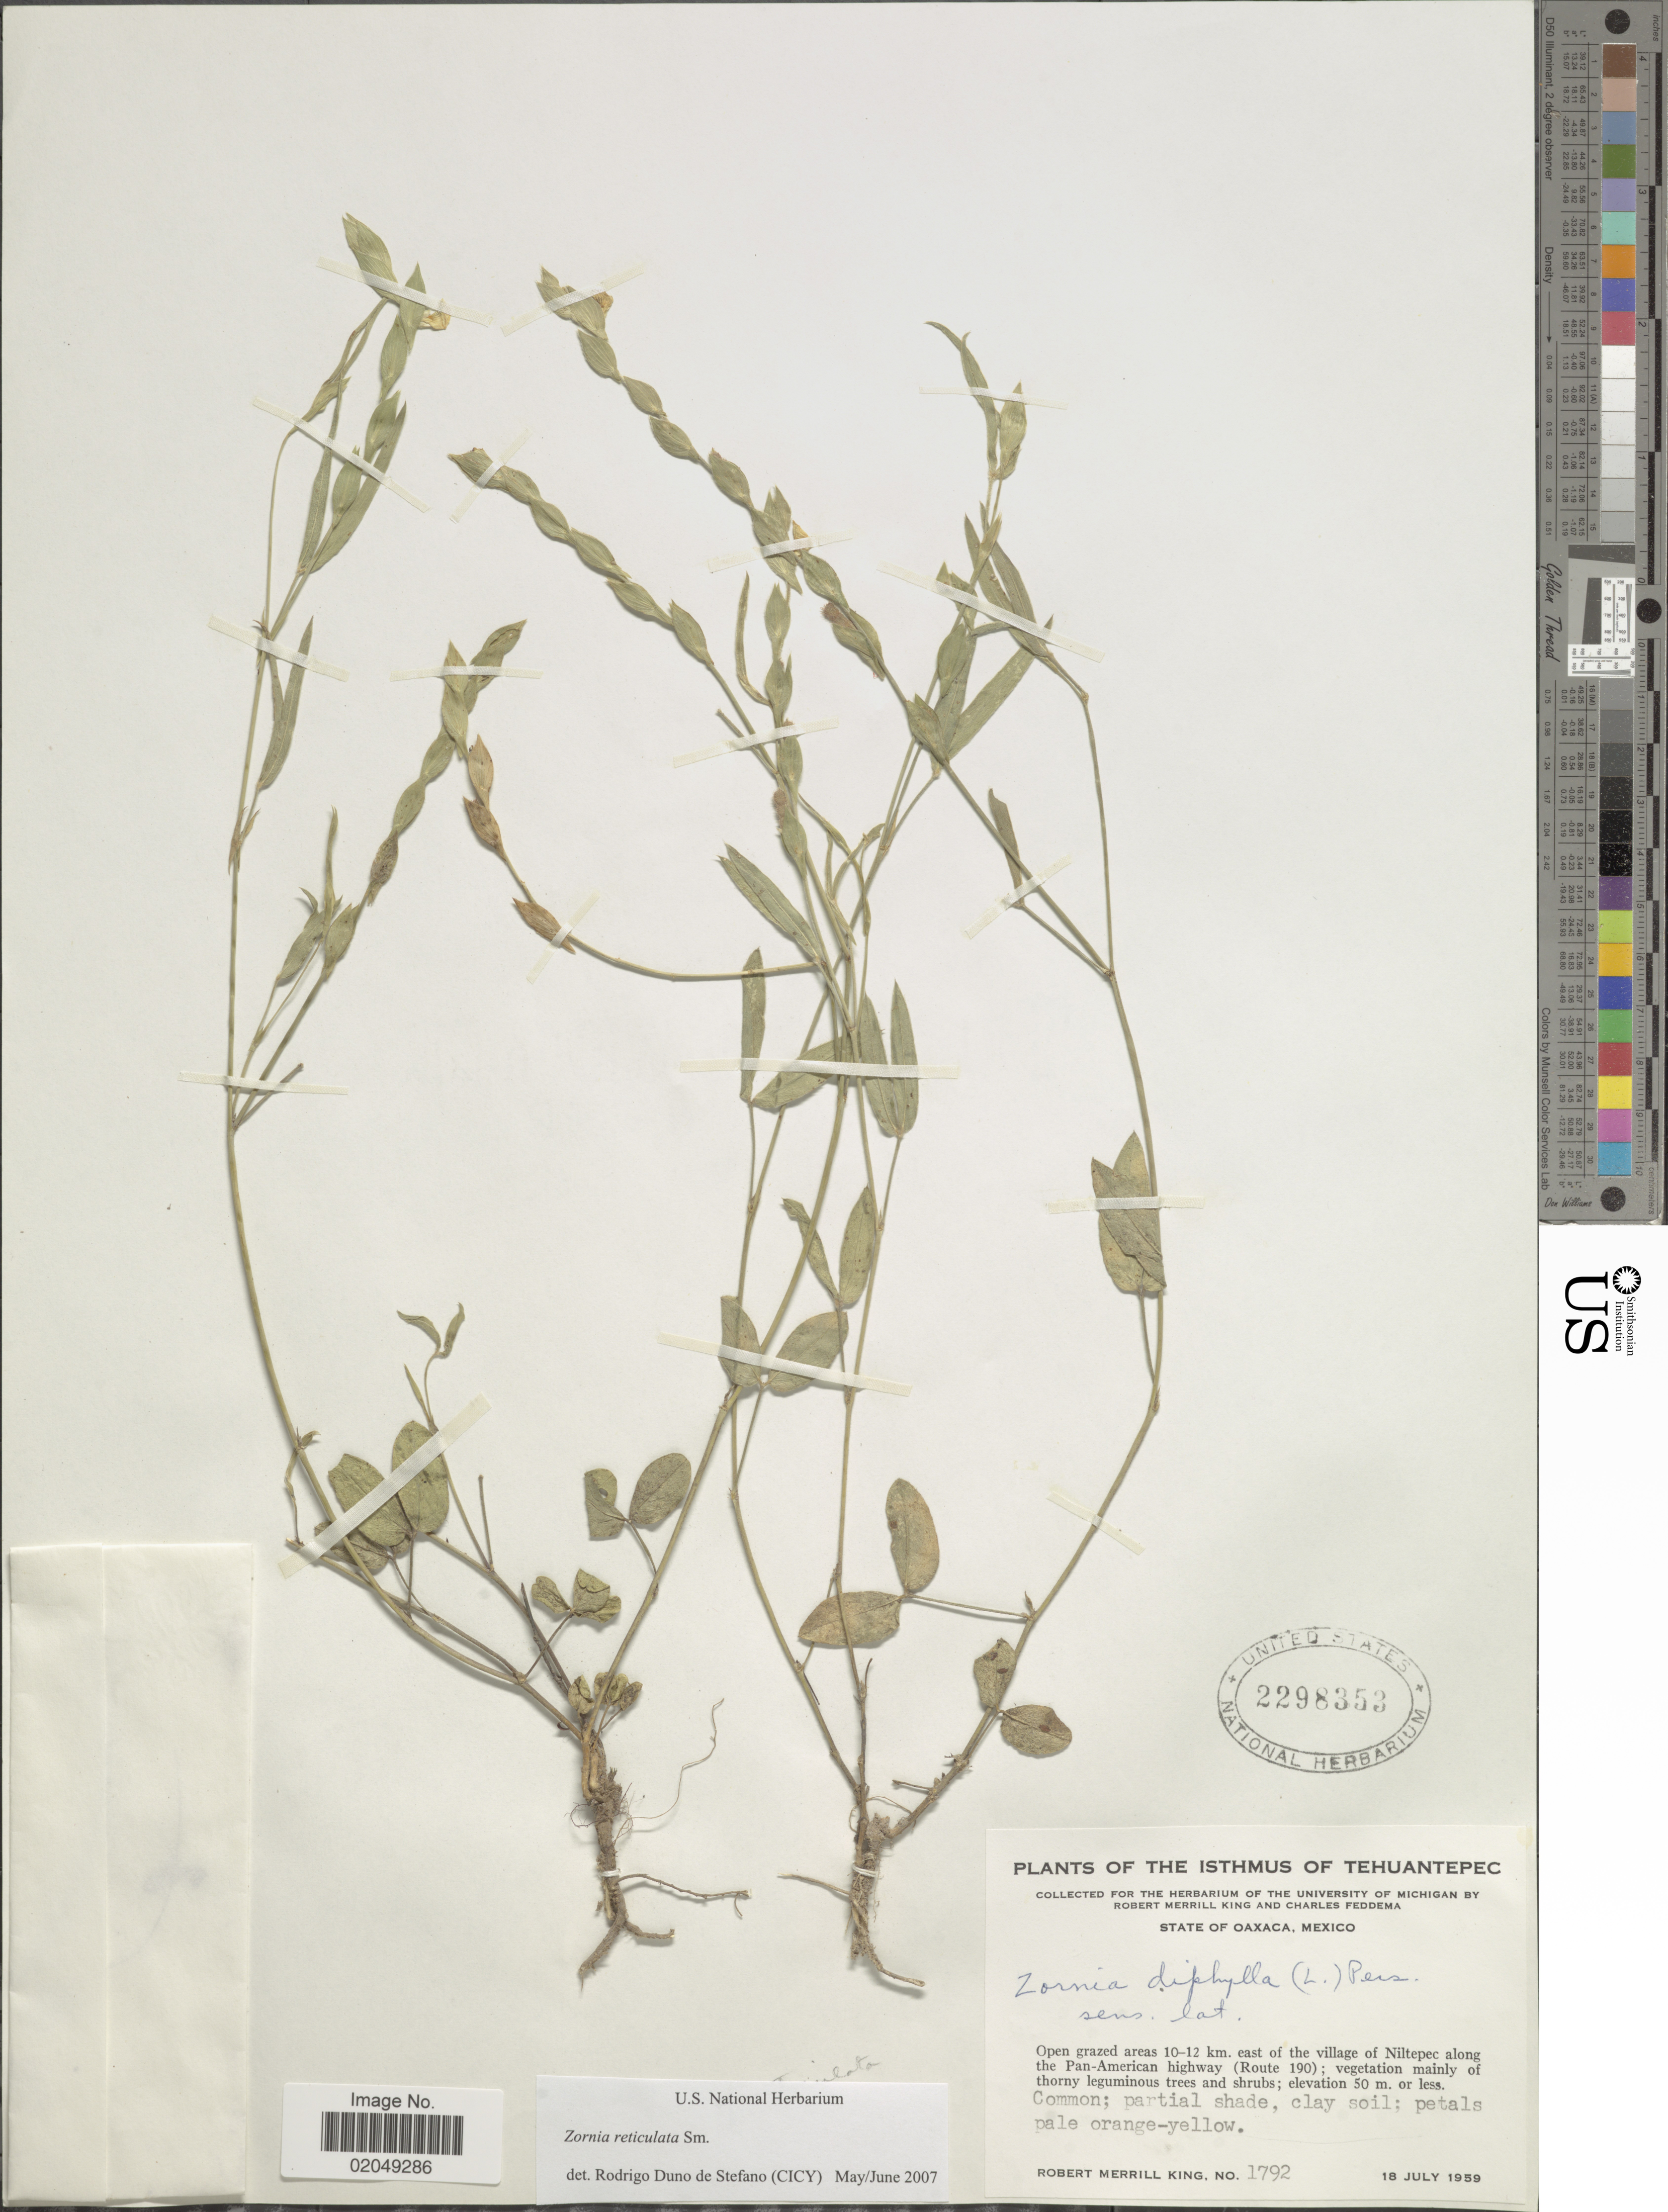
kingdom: Plantae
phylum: Tracheophyta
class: Magnoliopsida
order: Fabales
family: Fabaceae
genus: Zornia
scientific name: Zornia reticulata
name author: Sm.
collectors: R. M. King & C. Feddema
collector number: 1792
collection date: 1959-07-18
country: Mexico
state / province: Oaxaca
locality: Open grazed areas 10-12 km. east of village of Niltepec along the Pan-American highway (Route 190), Istmus of Tehuantepec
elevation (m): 50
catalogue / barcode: US 2298353